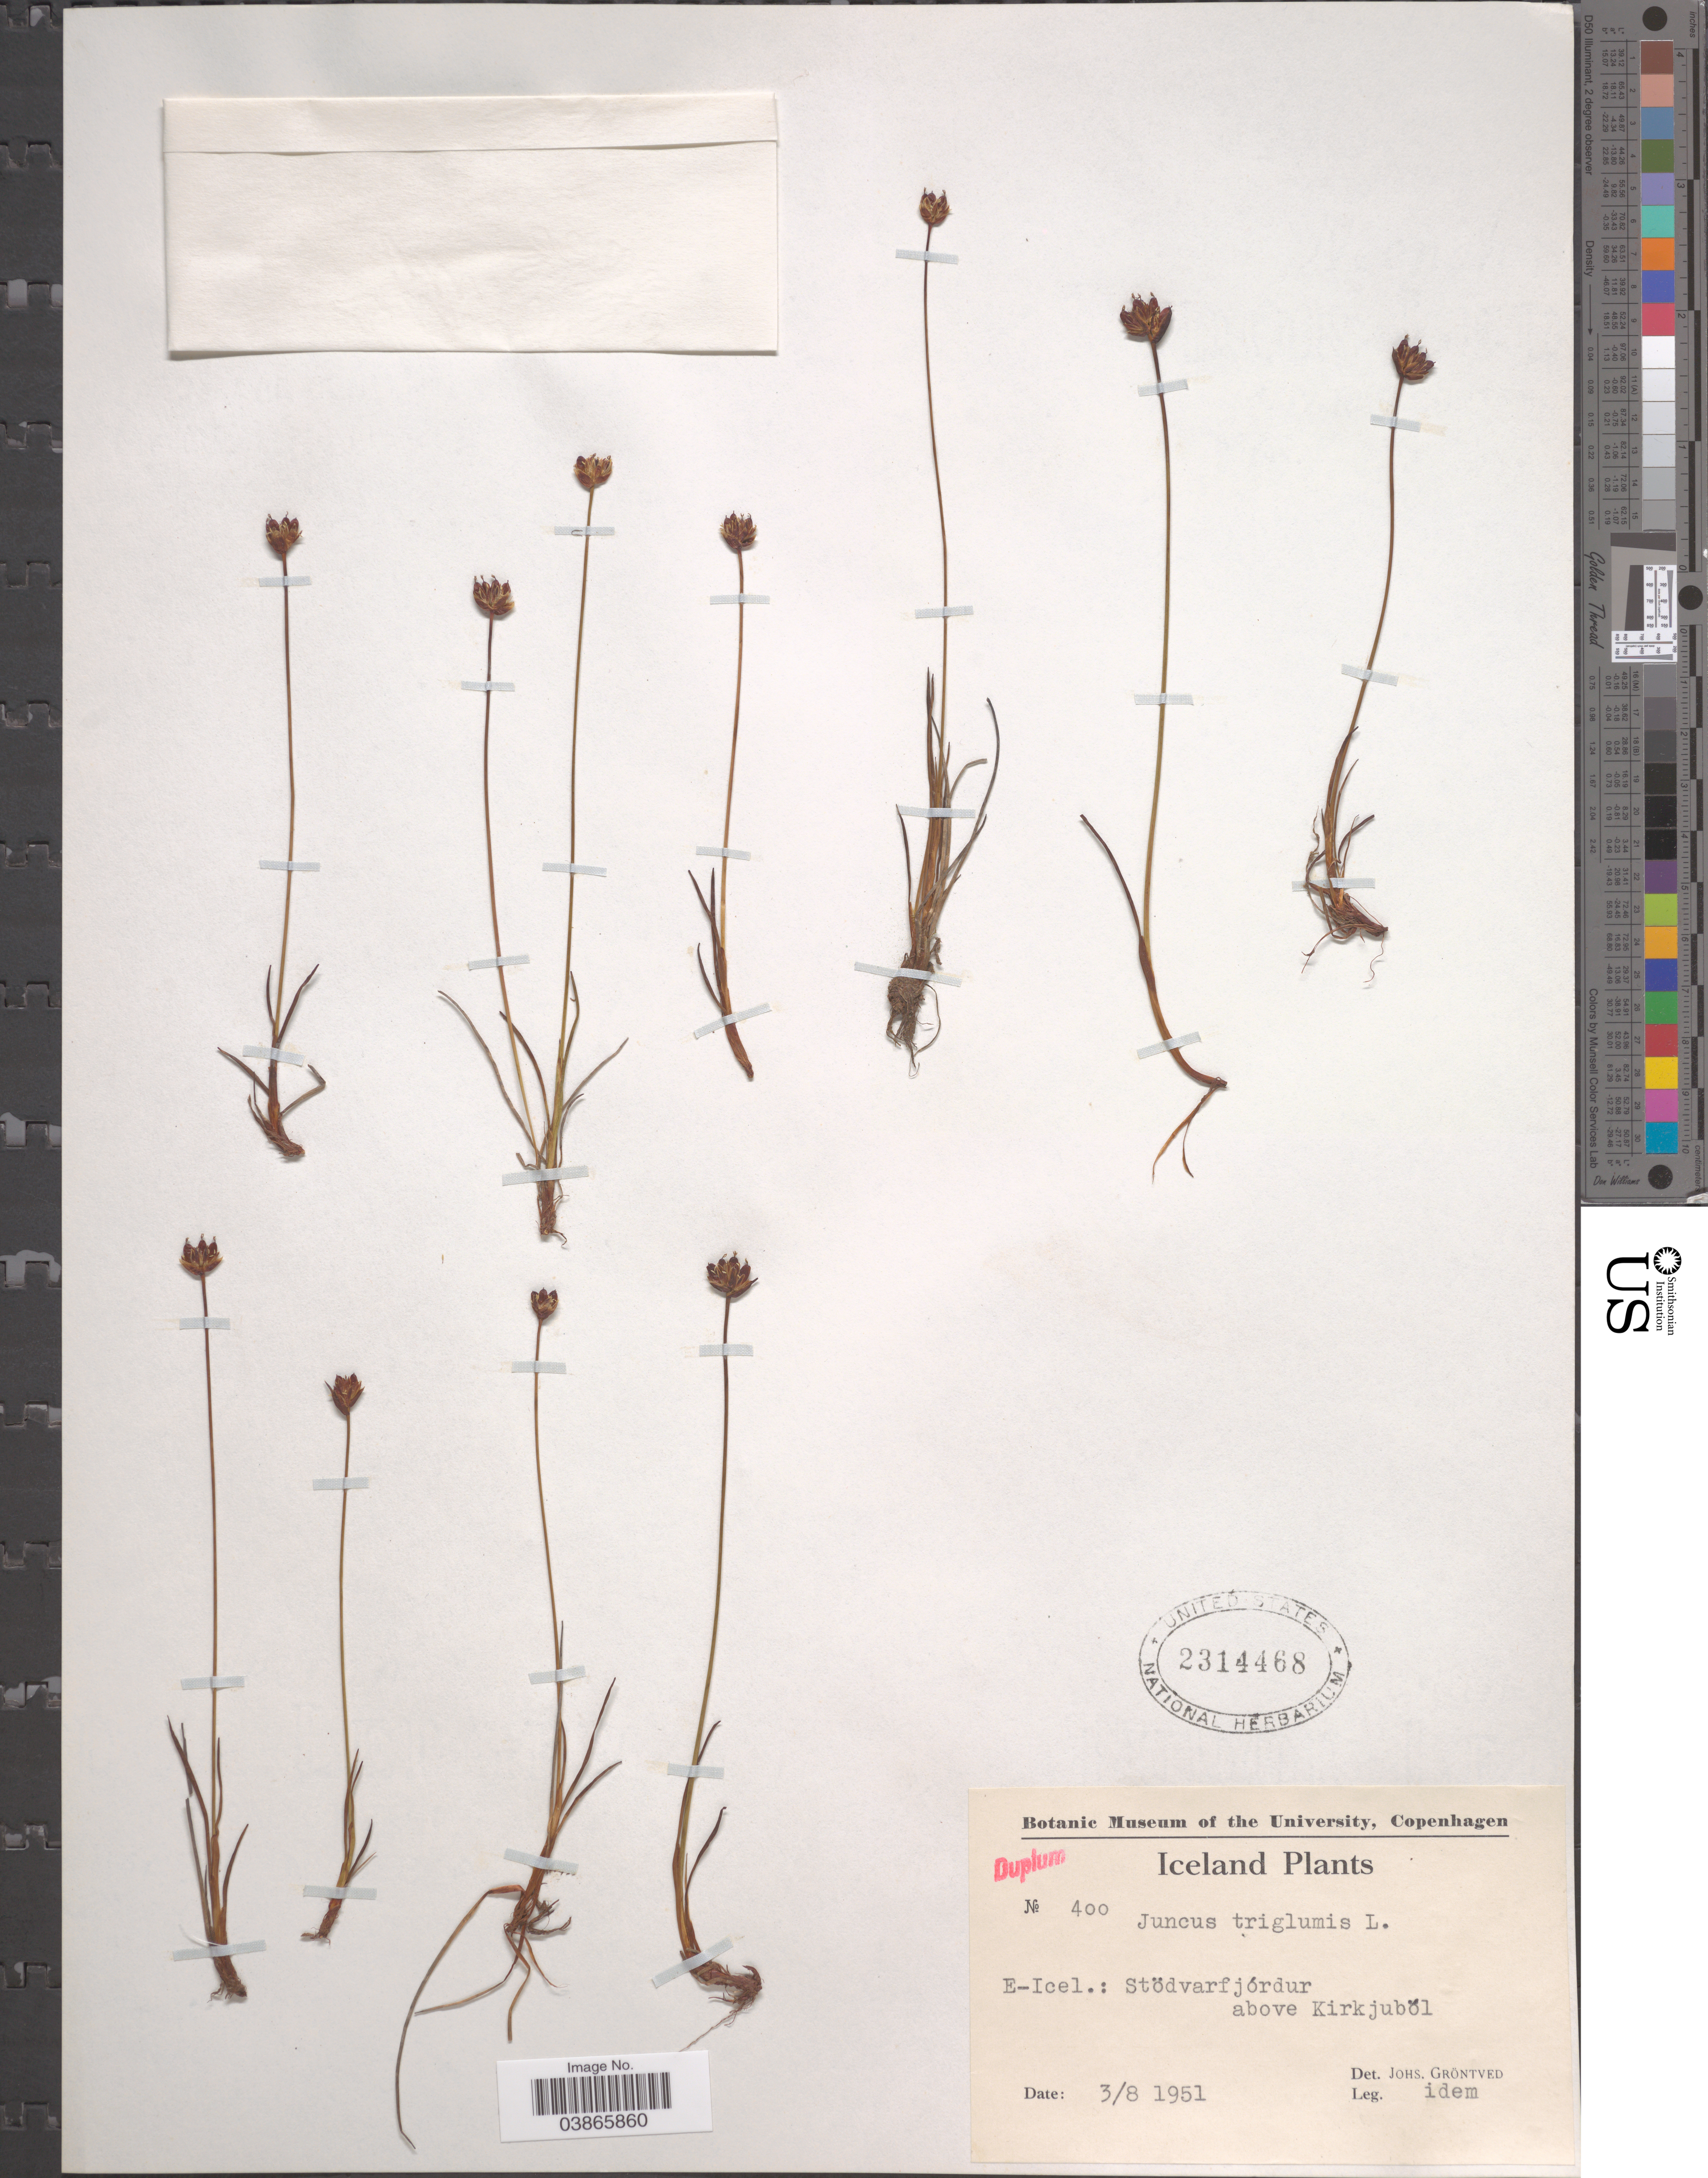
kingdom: Plantae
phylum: Tracheophyta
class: Liliopsida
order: Poales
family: Juncaceae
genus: Juncus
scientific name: Juncus triglumis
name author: L.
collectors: J. Grontved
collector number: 400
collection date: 1951-08-03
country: Iceland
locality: E-Icel.: Stödvarfjórdur above Kirkjubŏl.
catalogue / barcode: US 2314468